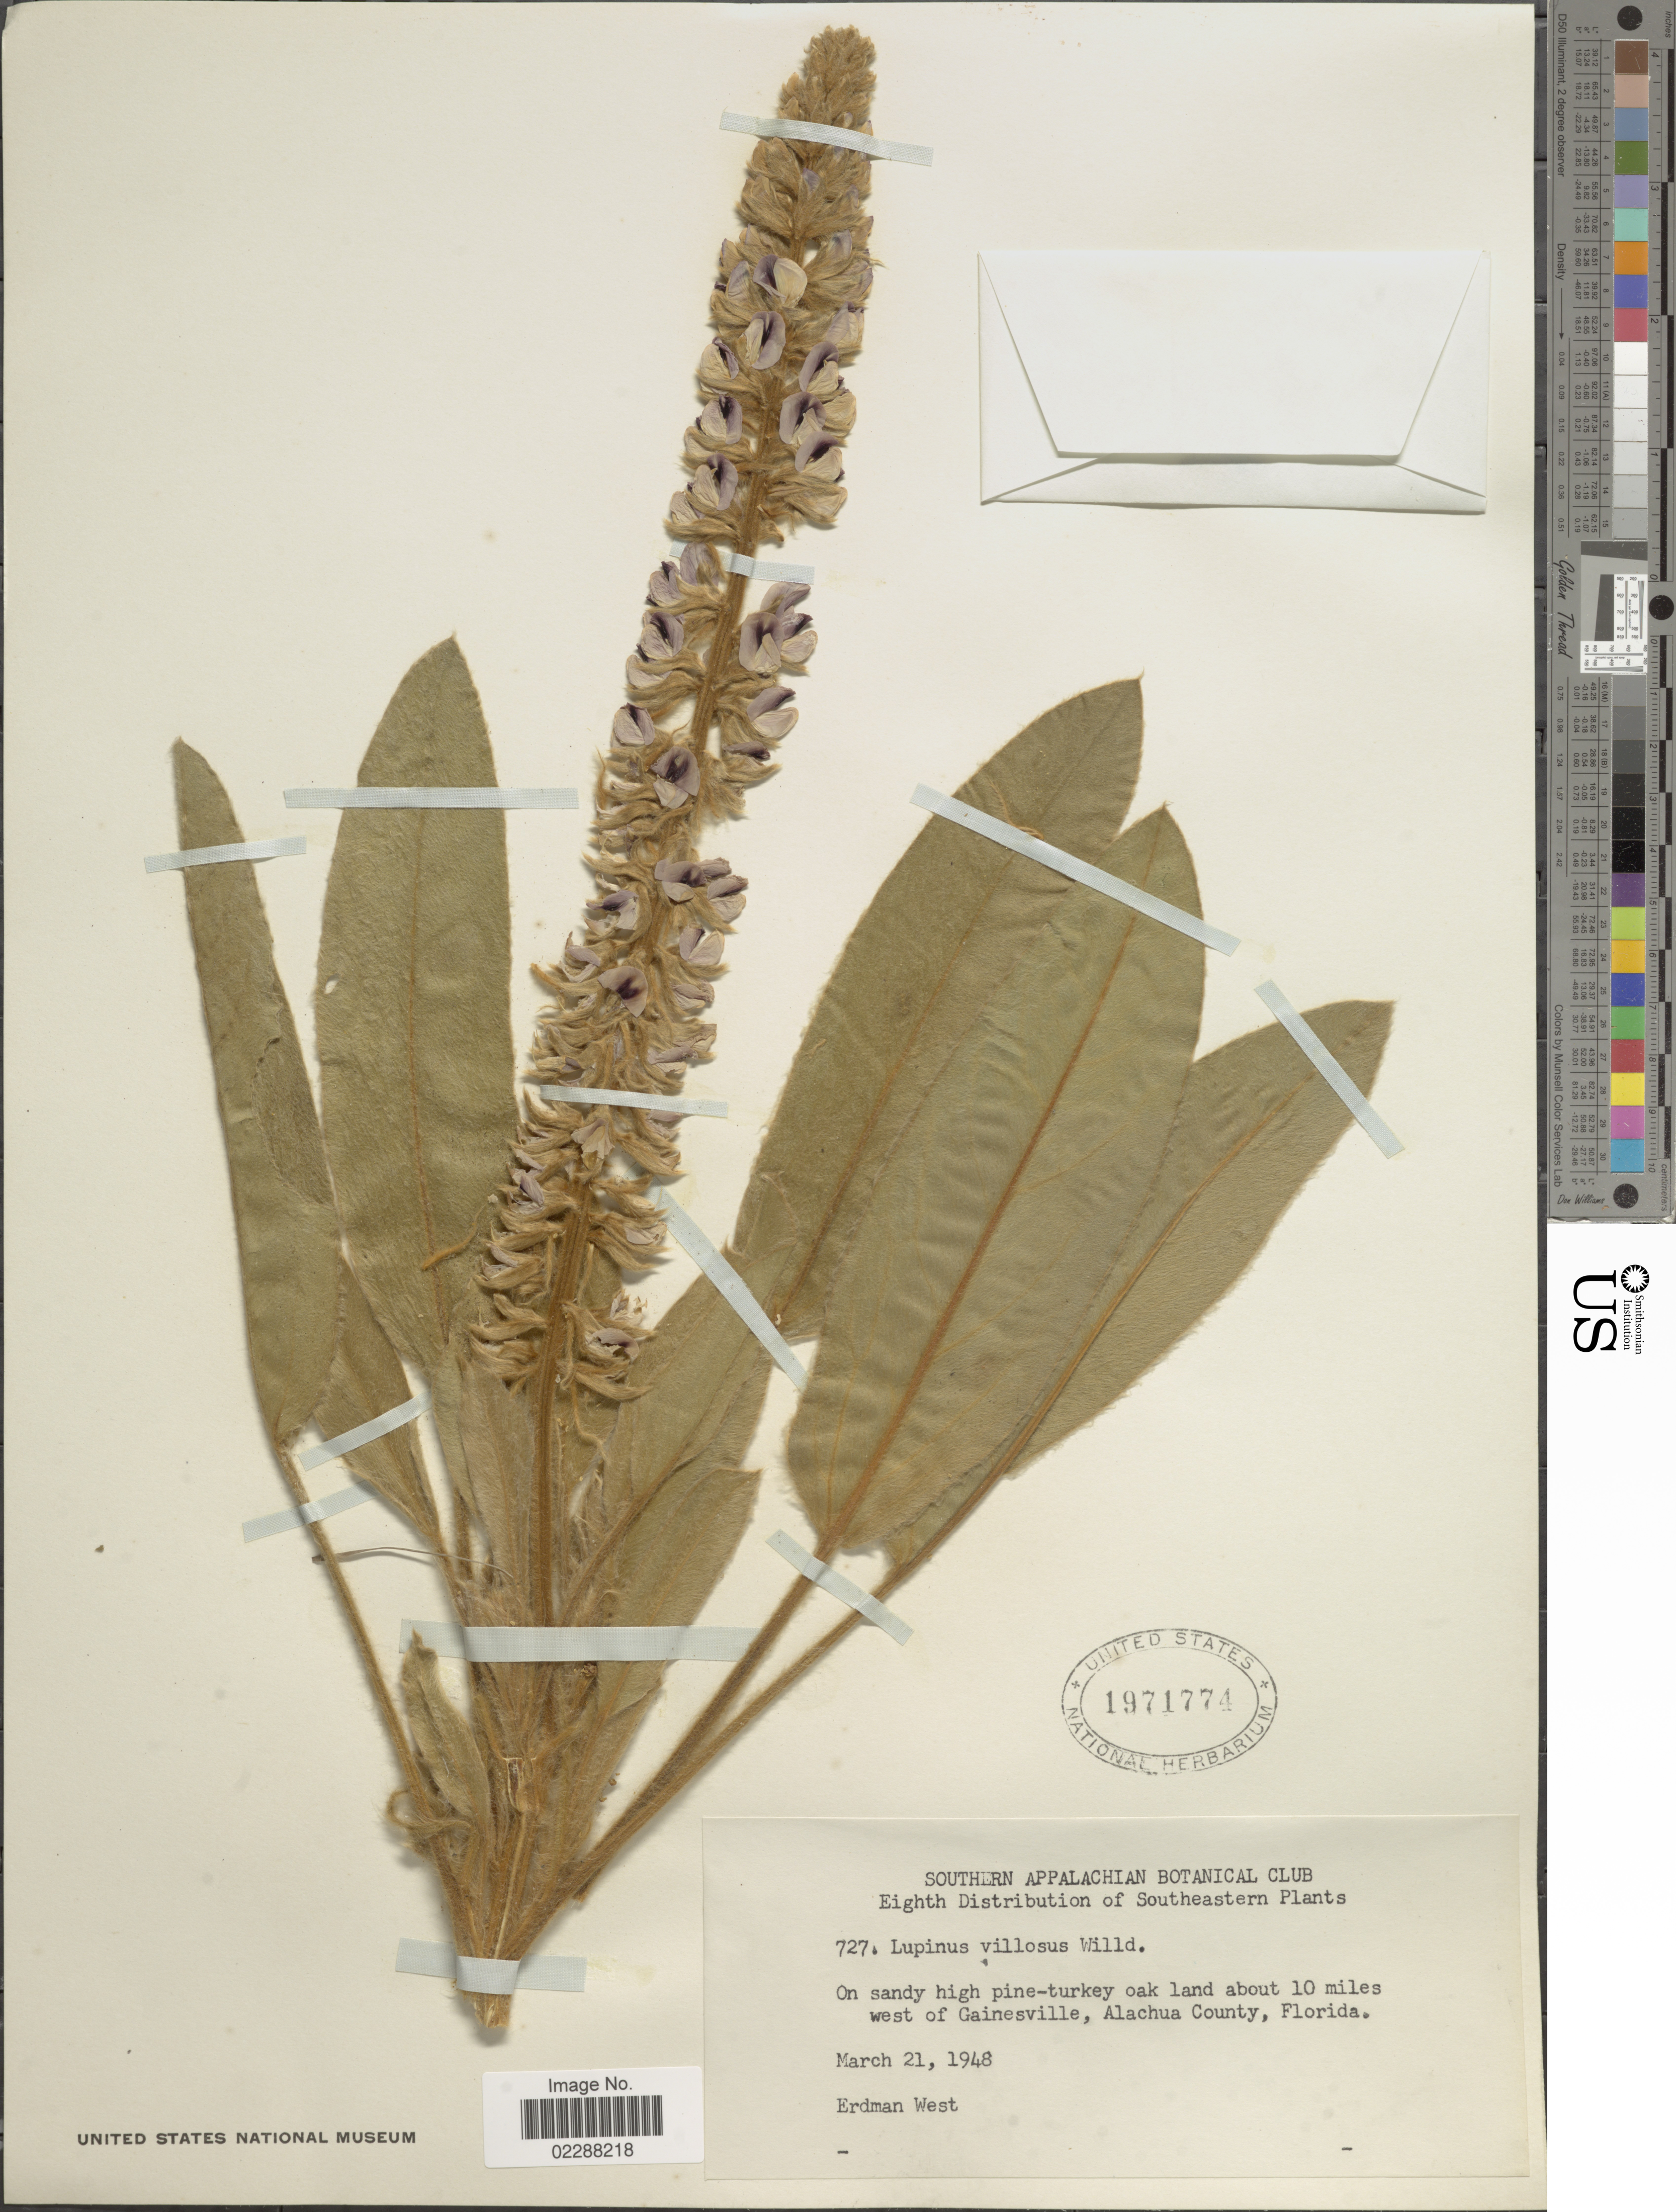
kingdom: Plantae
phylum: Tracheophyta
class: Magnoliopsida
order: Fabales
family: Fabaceae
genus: Lupinus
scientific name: Lupinus villosus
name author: Willd.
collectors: E. West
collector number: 727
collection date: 1948-03-21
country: United States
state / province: Florida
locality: Southern, On sandy khigh pine-turkey oakl alnd about 10 miles west of Gainesville, Alachua County, Florida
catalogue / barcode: US 1971774